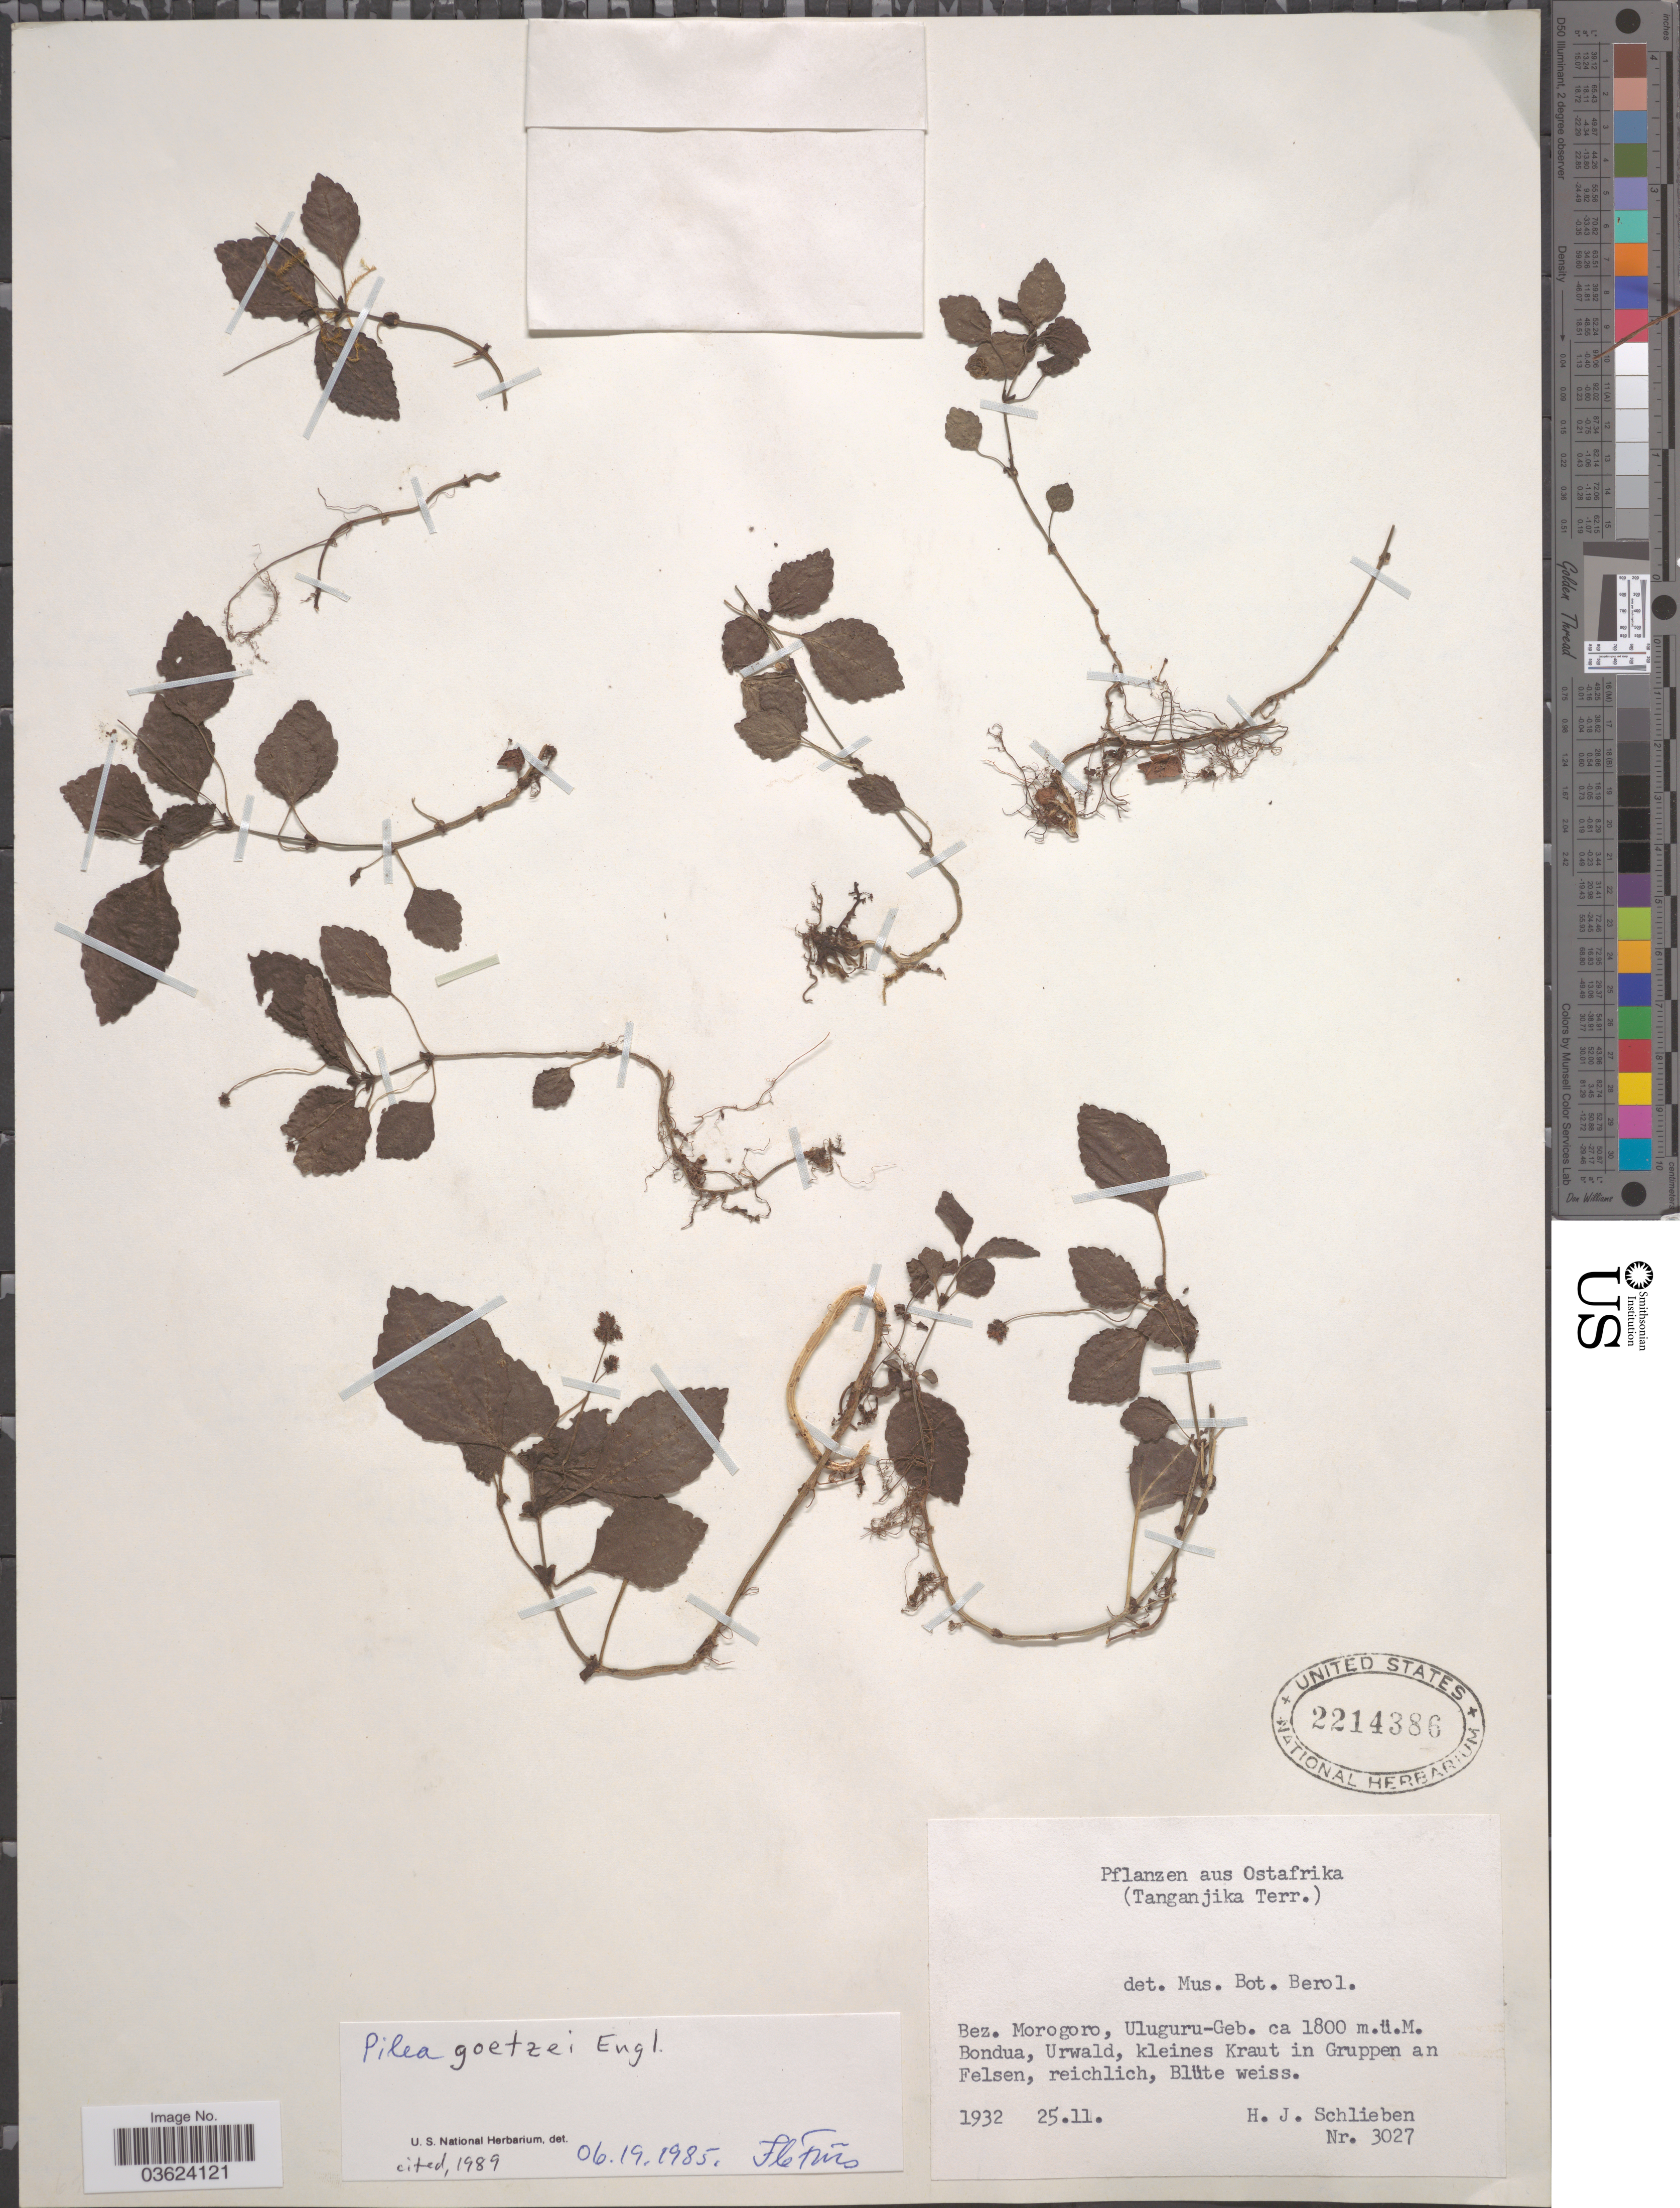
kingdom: Plantae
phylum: Tracheophyta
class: Magnoliopsida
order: Rosales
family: Urticaceae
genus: Pilea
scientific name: Pilea goetzei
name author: Engl.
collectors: H. J. Schlieben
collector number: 3027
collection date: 1932-11-25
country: Tanzania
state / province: Morogoro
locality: Ostafrika (Tanganjika Terr.). Bez. Morogoro, Uluguru-Geb. Bondua, Urwald, kleines Kraut in Gruppen an Felsen, Blüte weiss.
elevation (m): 1800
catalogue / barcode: US 2214386